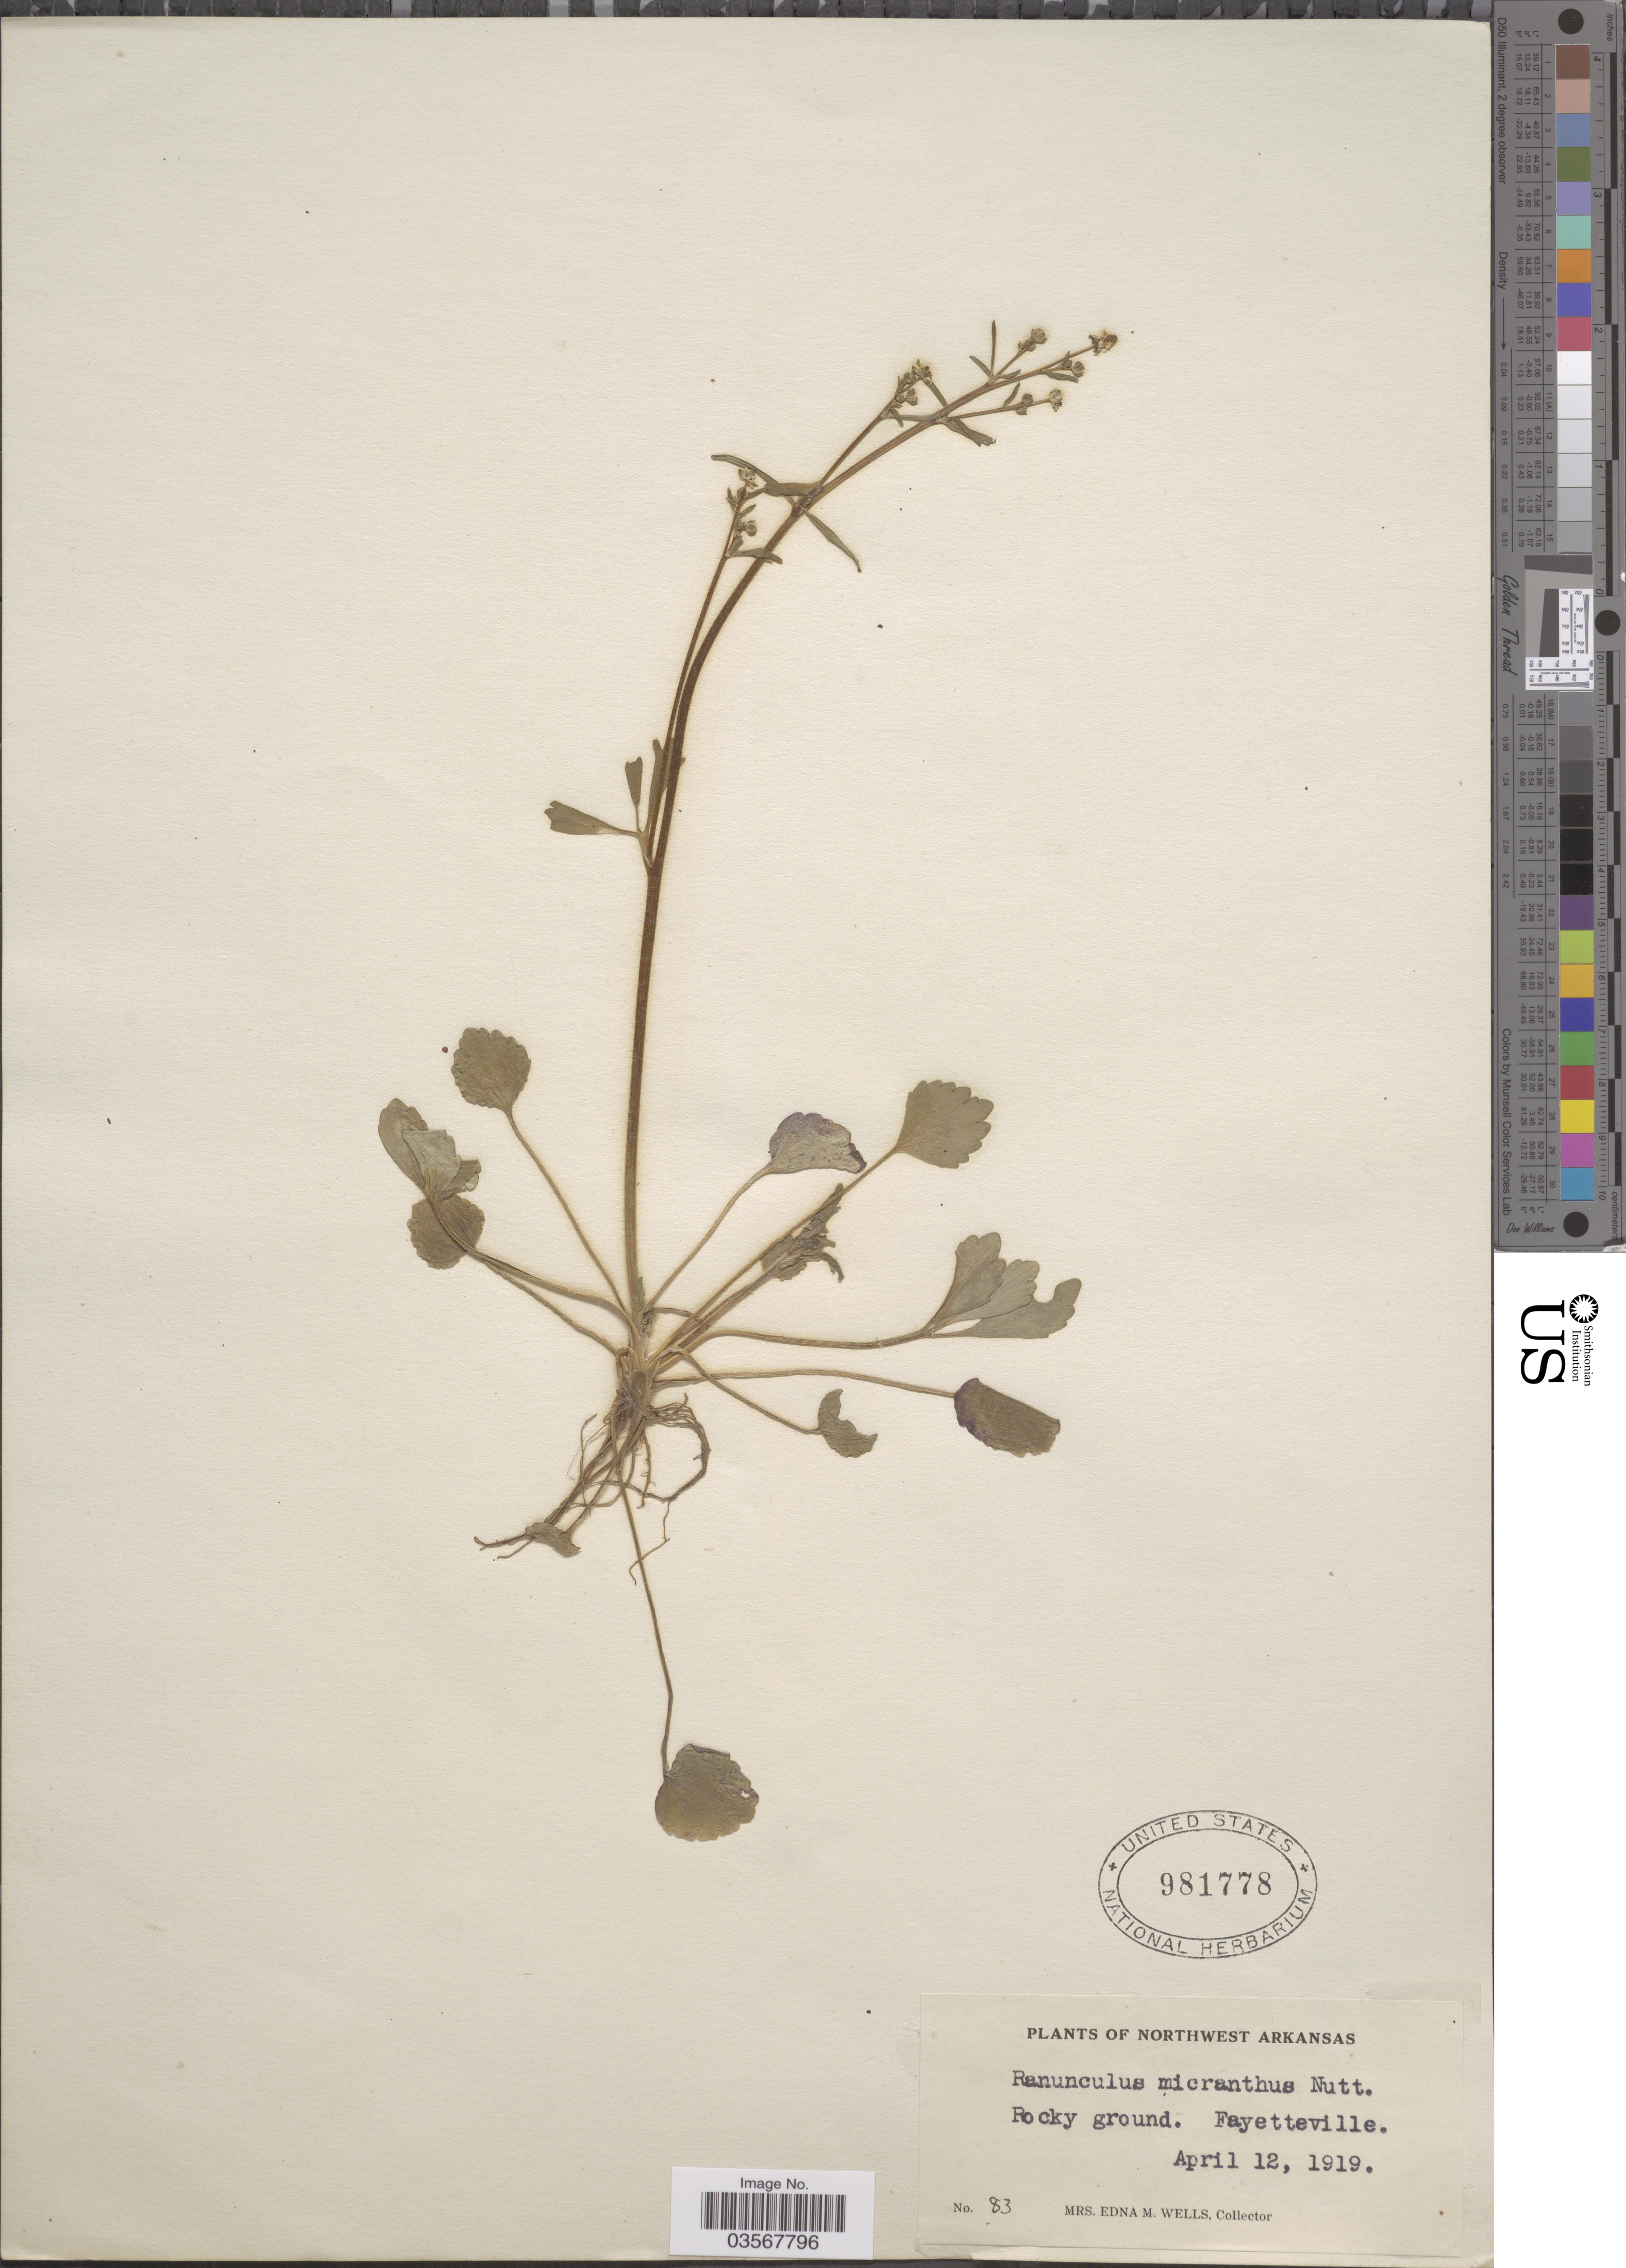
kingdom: Plantae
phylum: Tracheophyta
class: Magnoliopsida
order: Ranunculales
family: Ranunculaceae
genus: Ranunculus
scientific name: Ranunculus micranthus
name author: Nutt.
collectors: E. M. Wells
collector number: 83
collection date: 1919-04-12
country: United States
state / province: Arkansas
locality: Northwest Arkansas. Fayetteville.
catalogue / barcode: US 981778